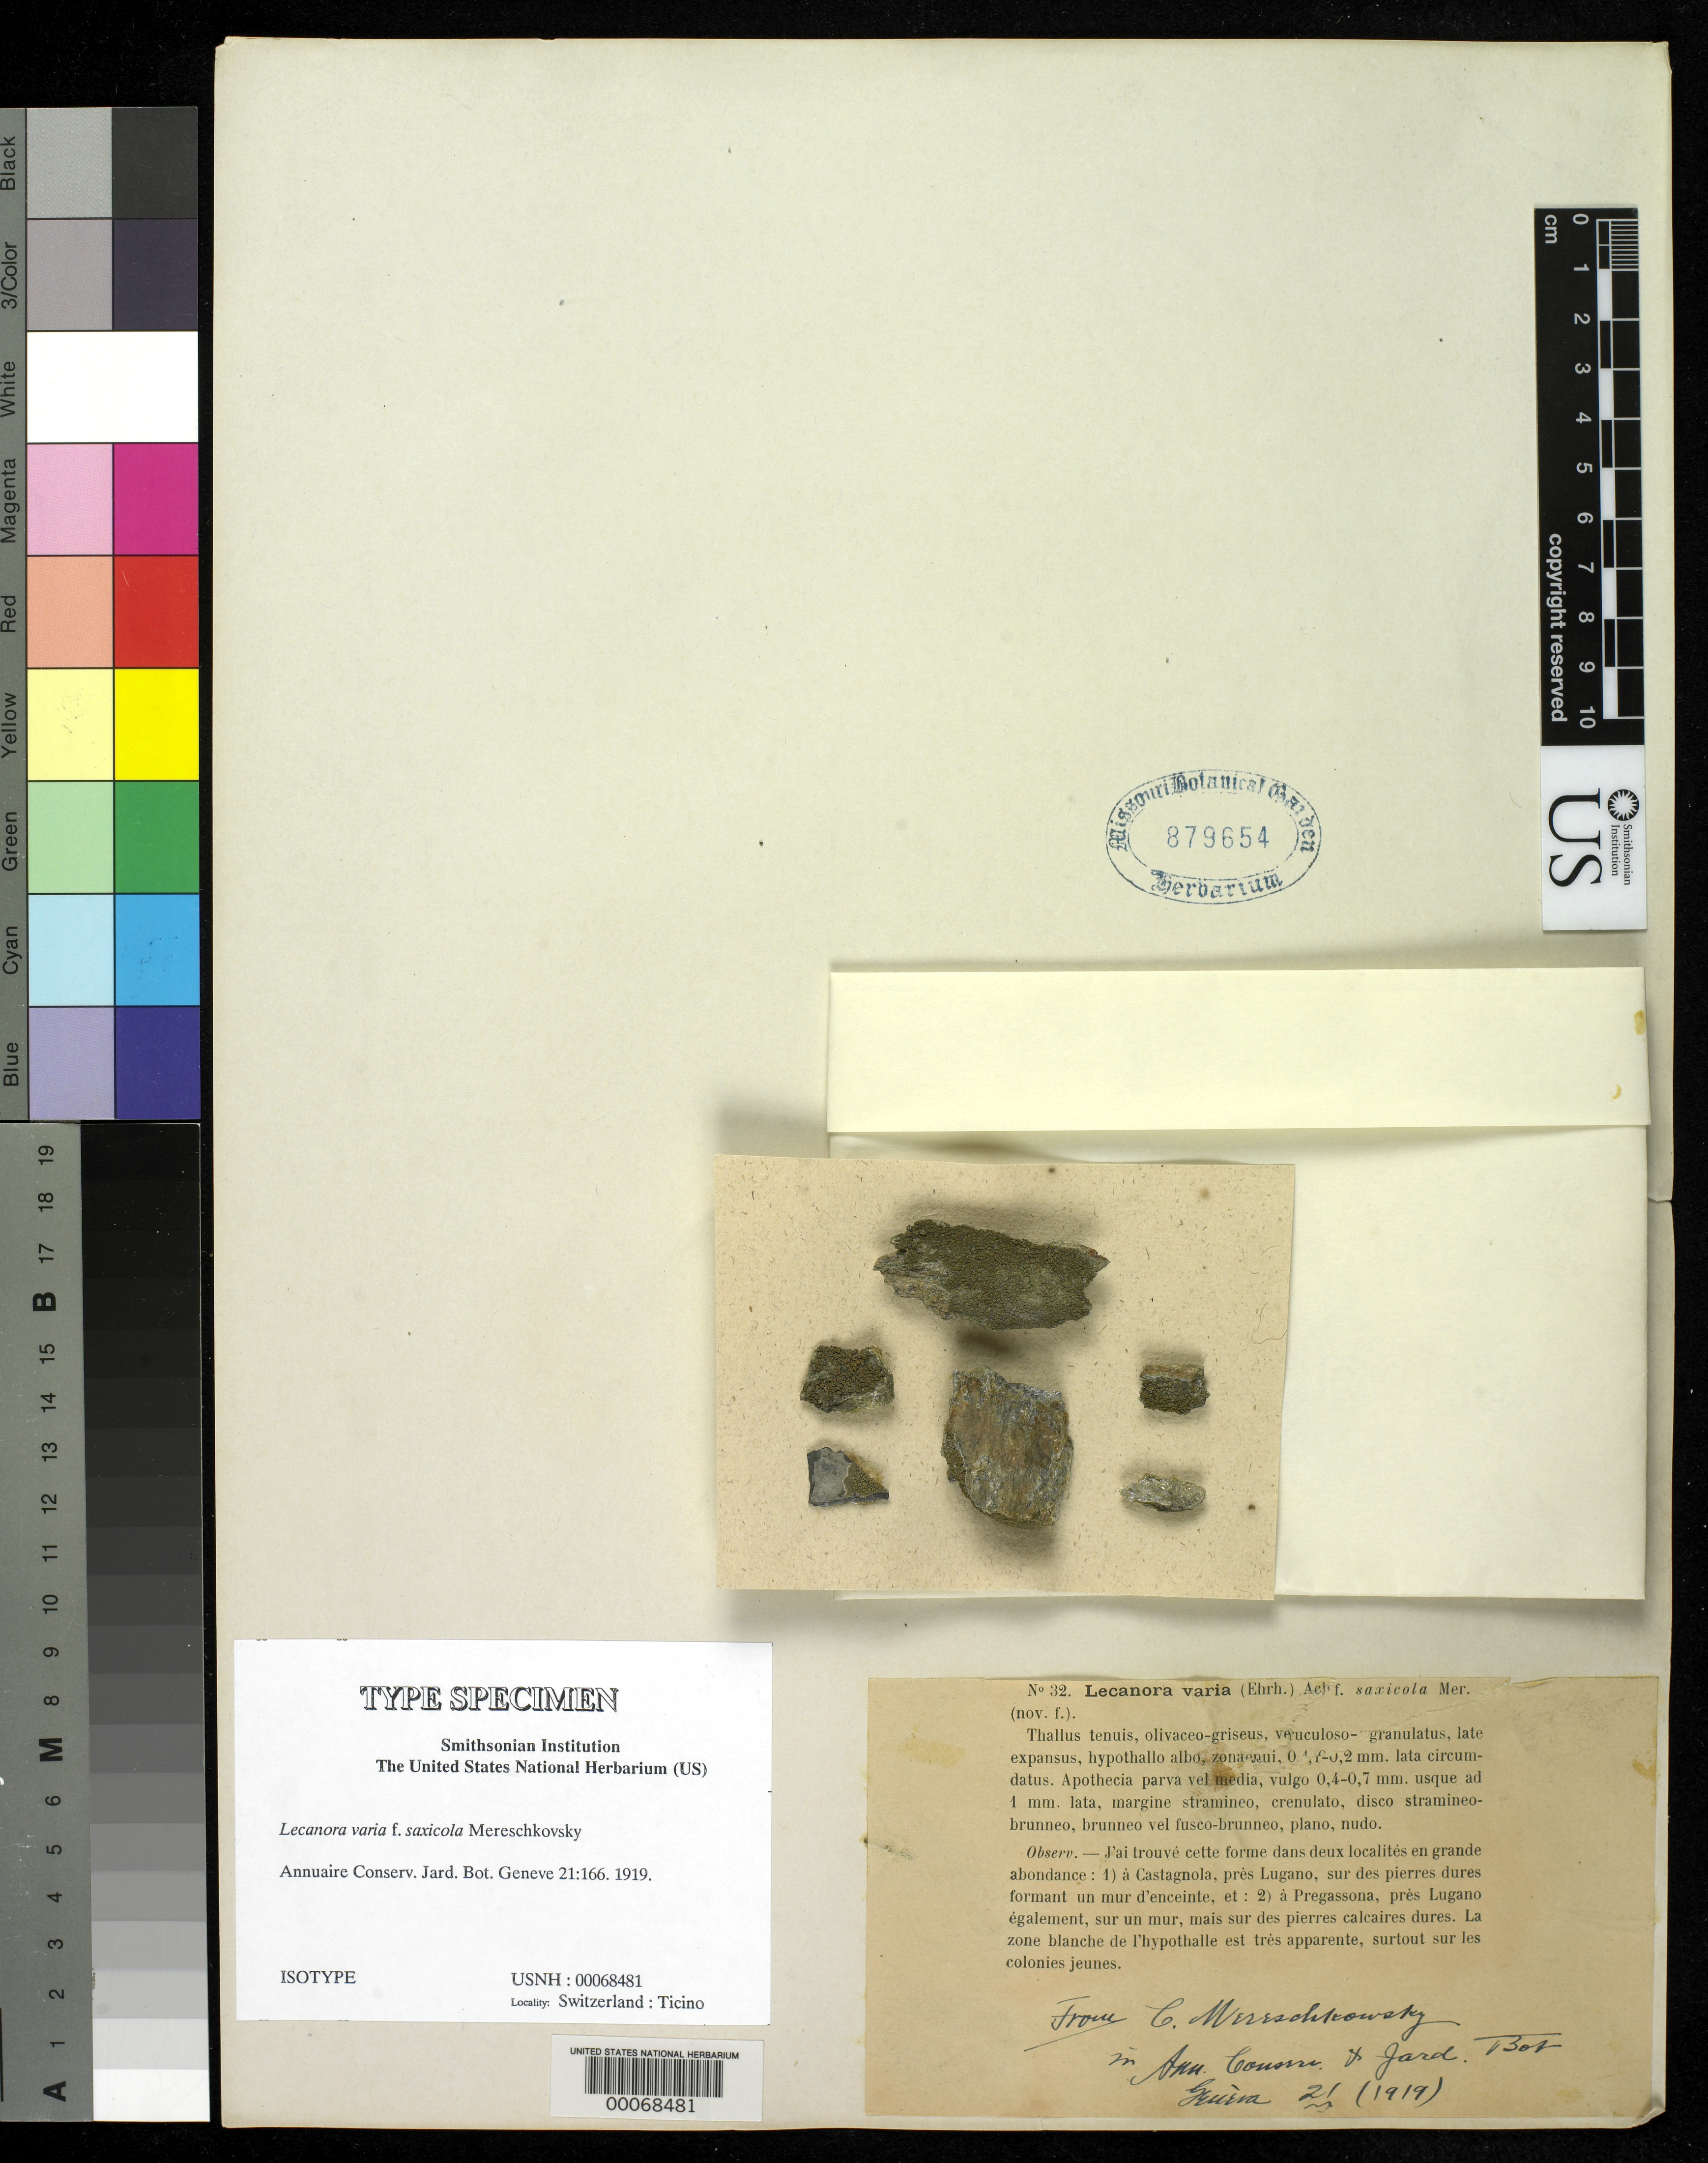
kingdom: Fungi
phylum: Ascomycota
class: Lecanoromycetes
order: Lecanorales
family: Lecanoraceae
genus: Lecanora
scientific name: Lecanora varia f. saxicola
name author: Mereschk.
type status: Isotype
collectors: K. S. Mereschkovsky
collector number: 32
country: Switzerland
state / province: Ticino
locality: Lugano.